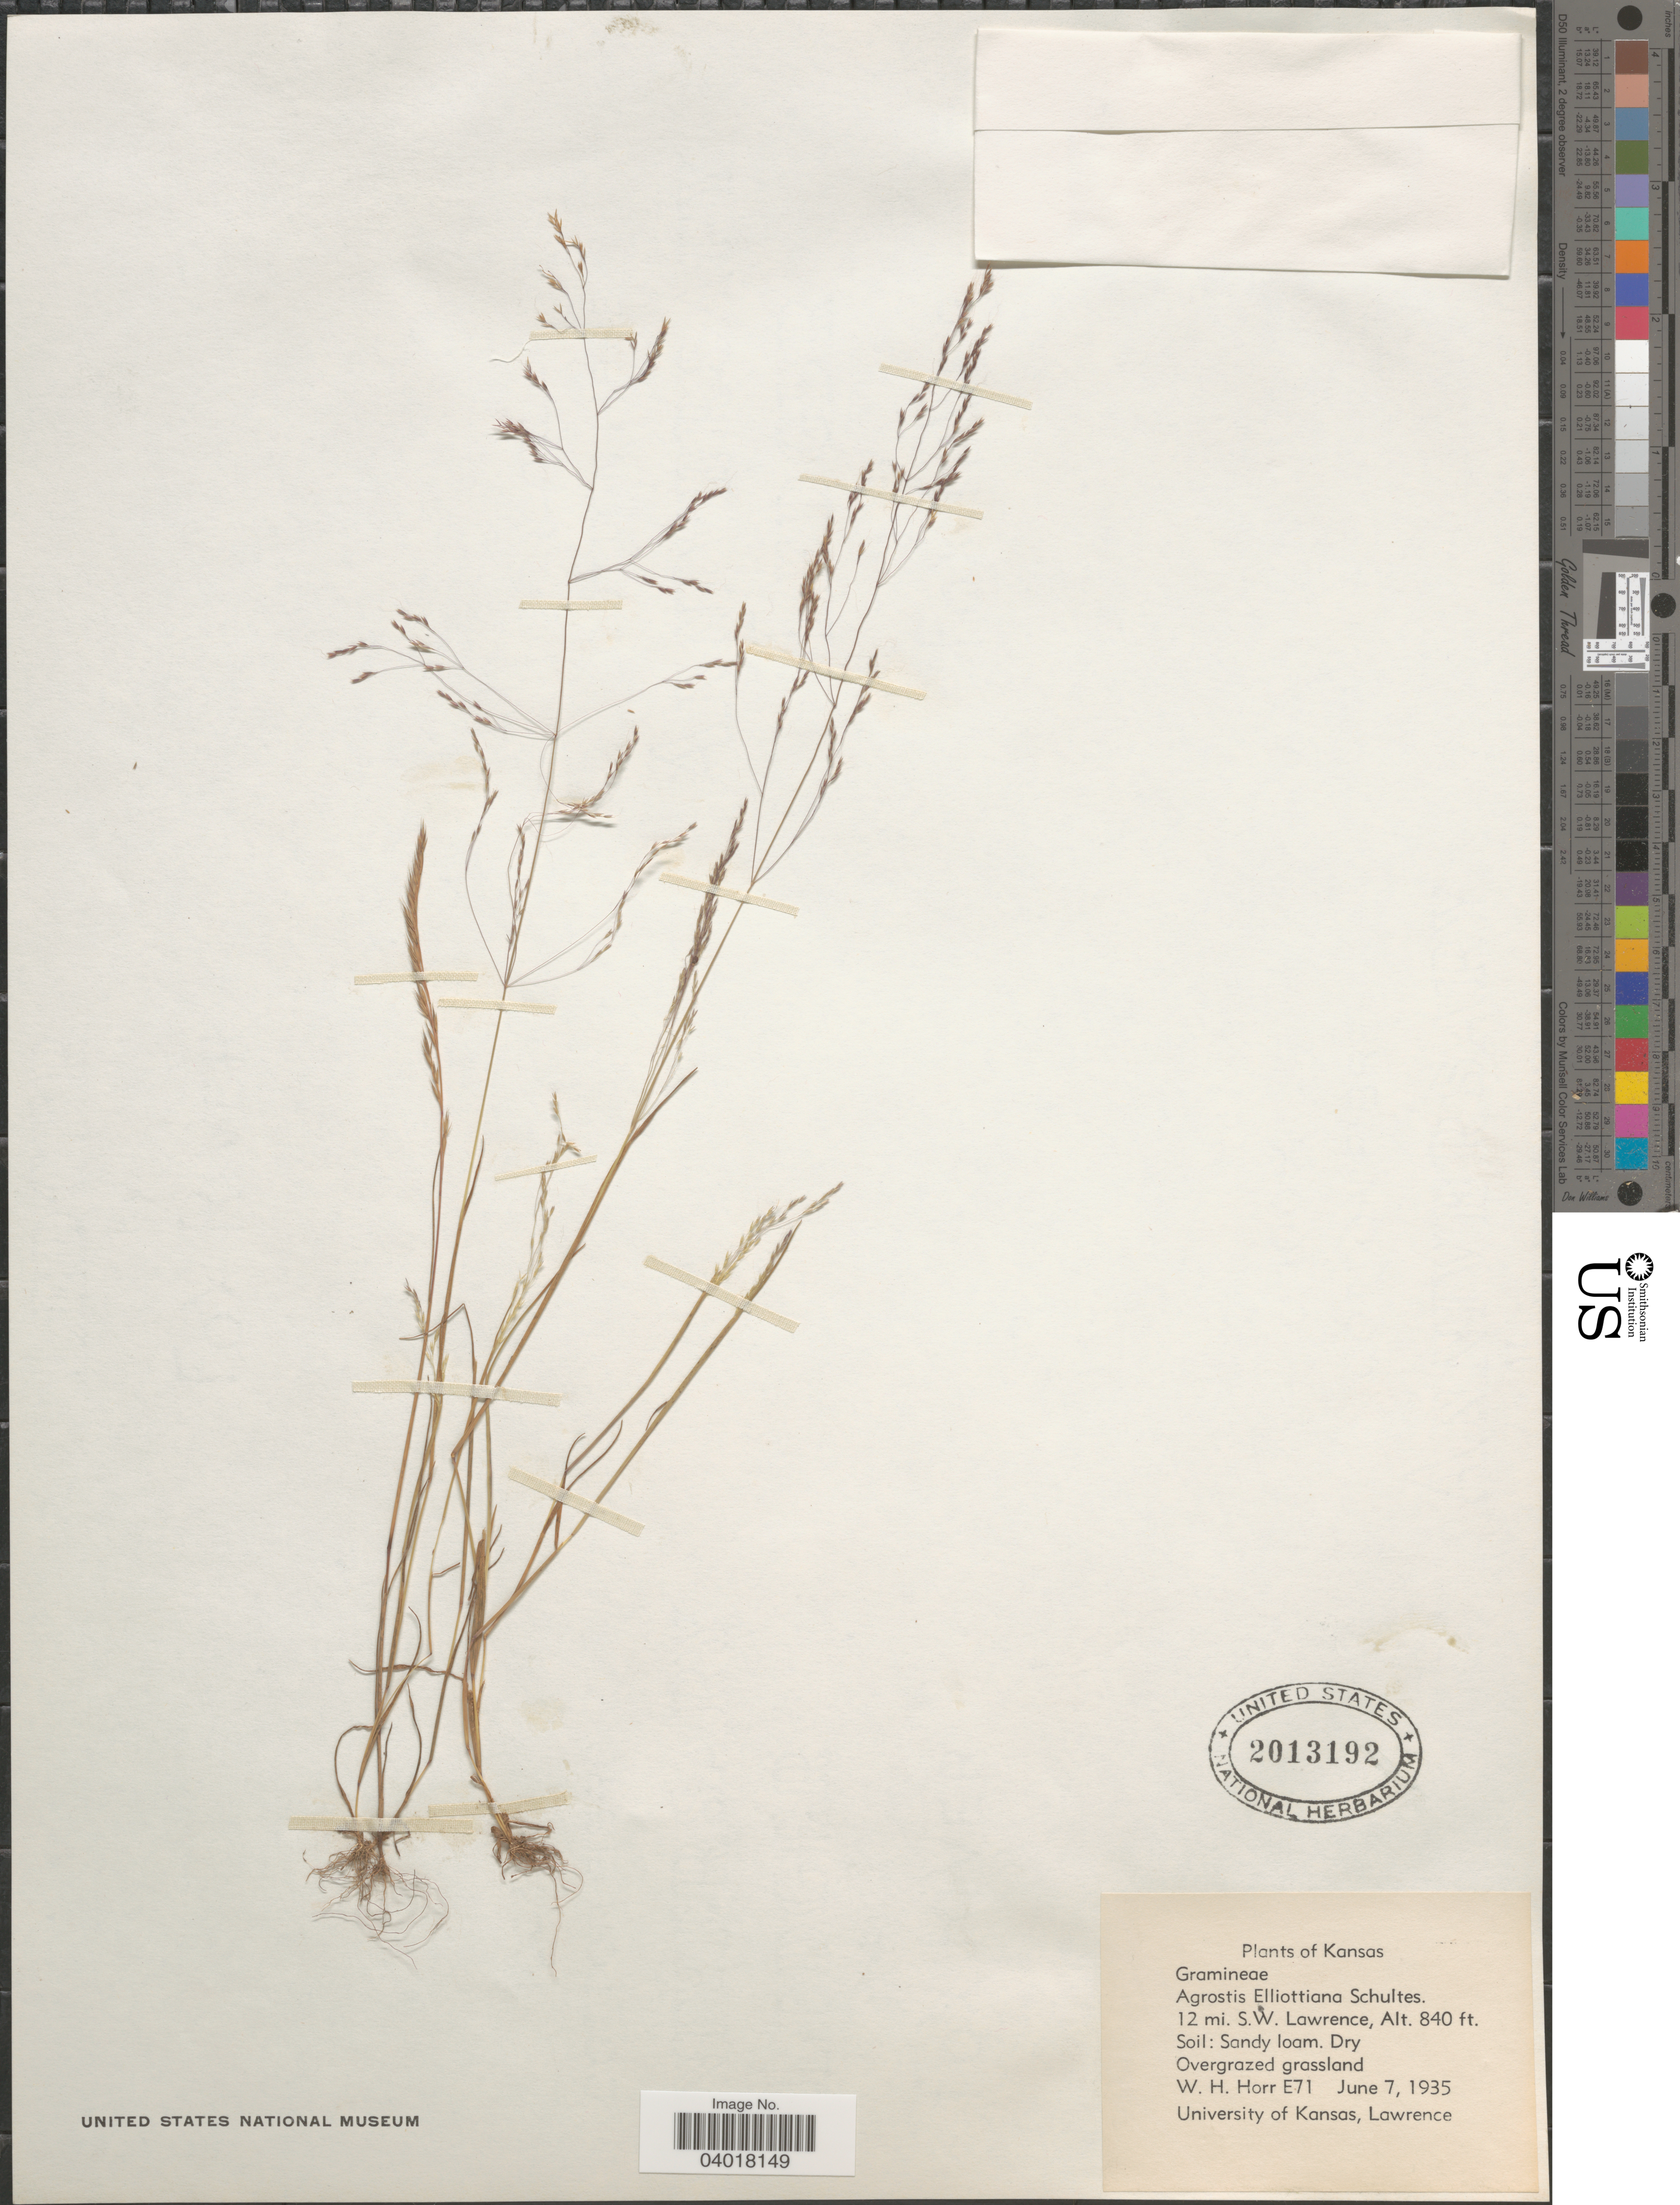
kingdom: Plantae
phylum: Tracheophyta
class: Liliopsida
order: Poales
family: Poaceae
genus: Agrostis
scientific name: Agrostis elliottiana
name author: Schult.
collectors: W. H. Horr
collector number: E71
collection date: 1935-06-07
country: United States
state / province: Kansas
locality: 12 mi. S.W. Lawrence.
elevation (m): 256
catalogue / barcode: US 2013192